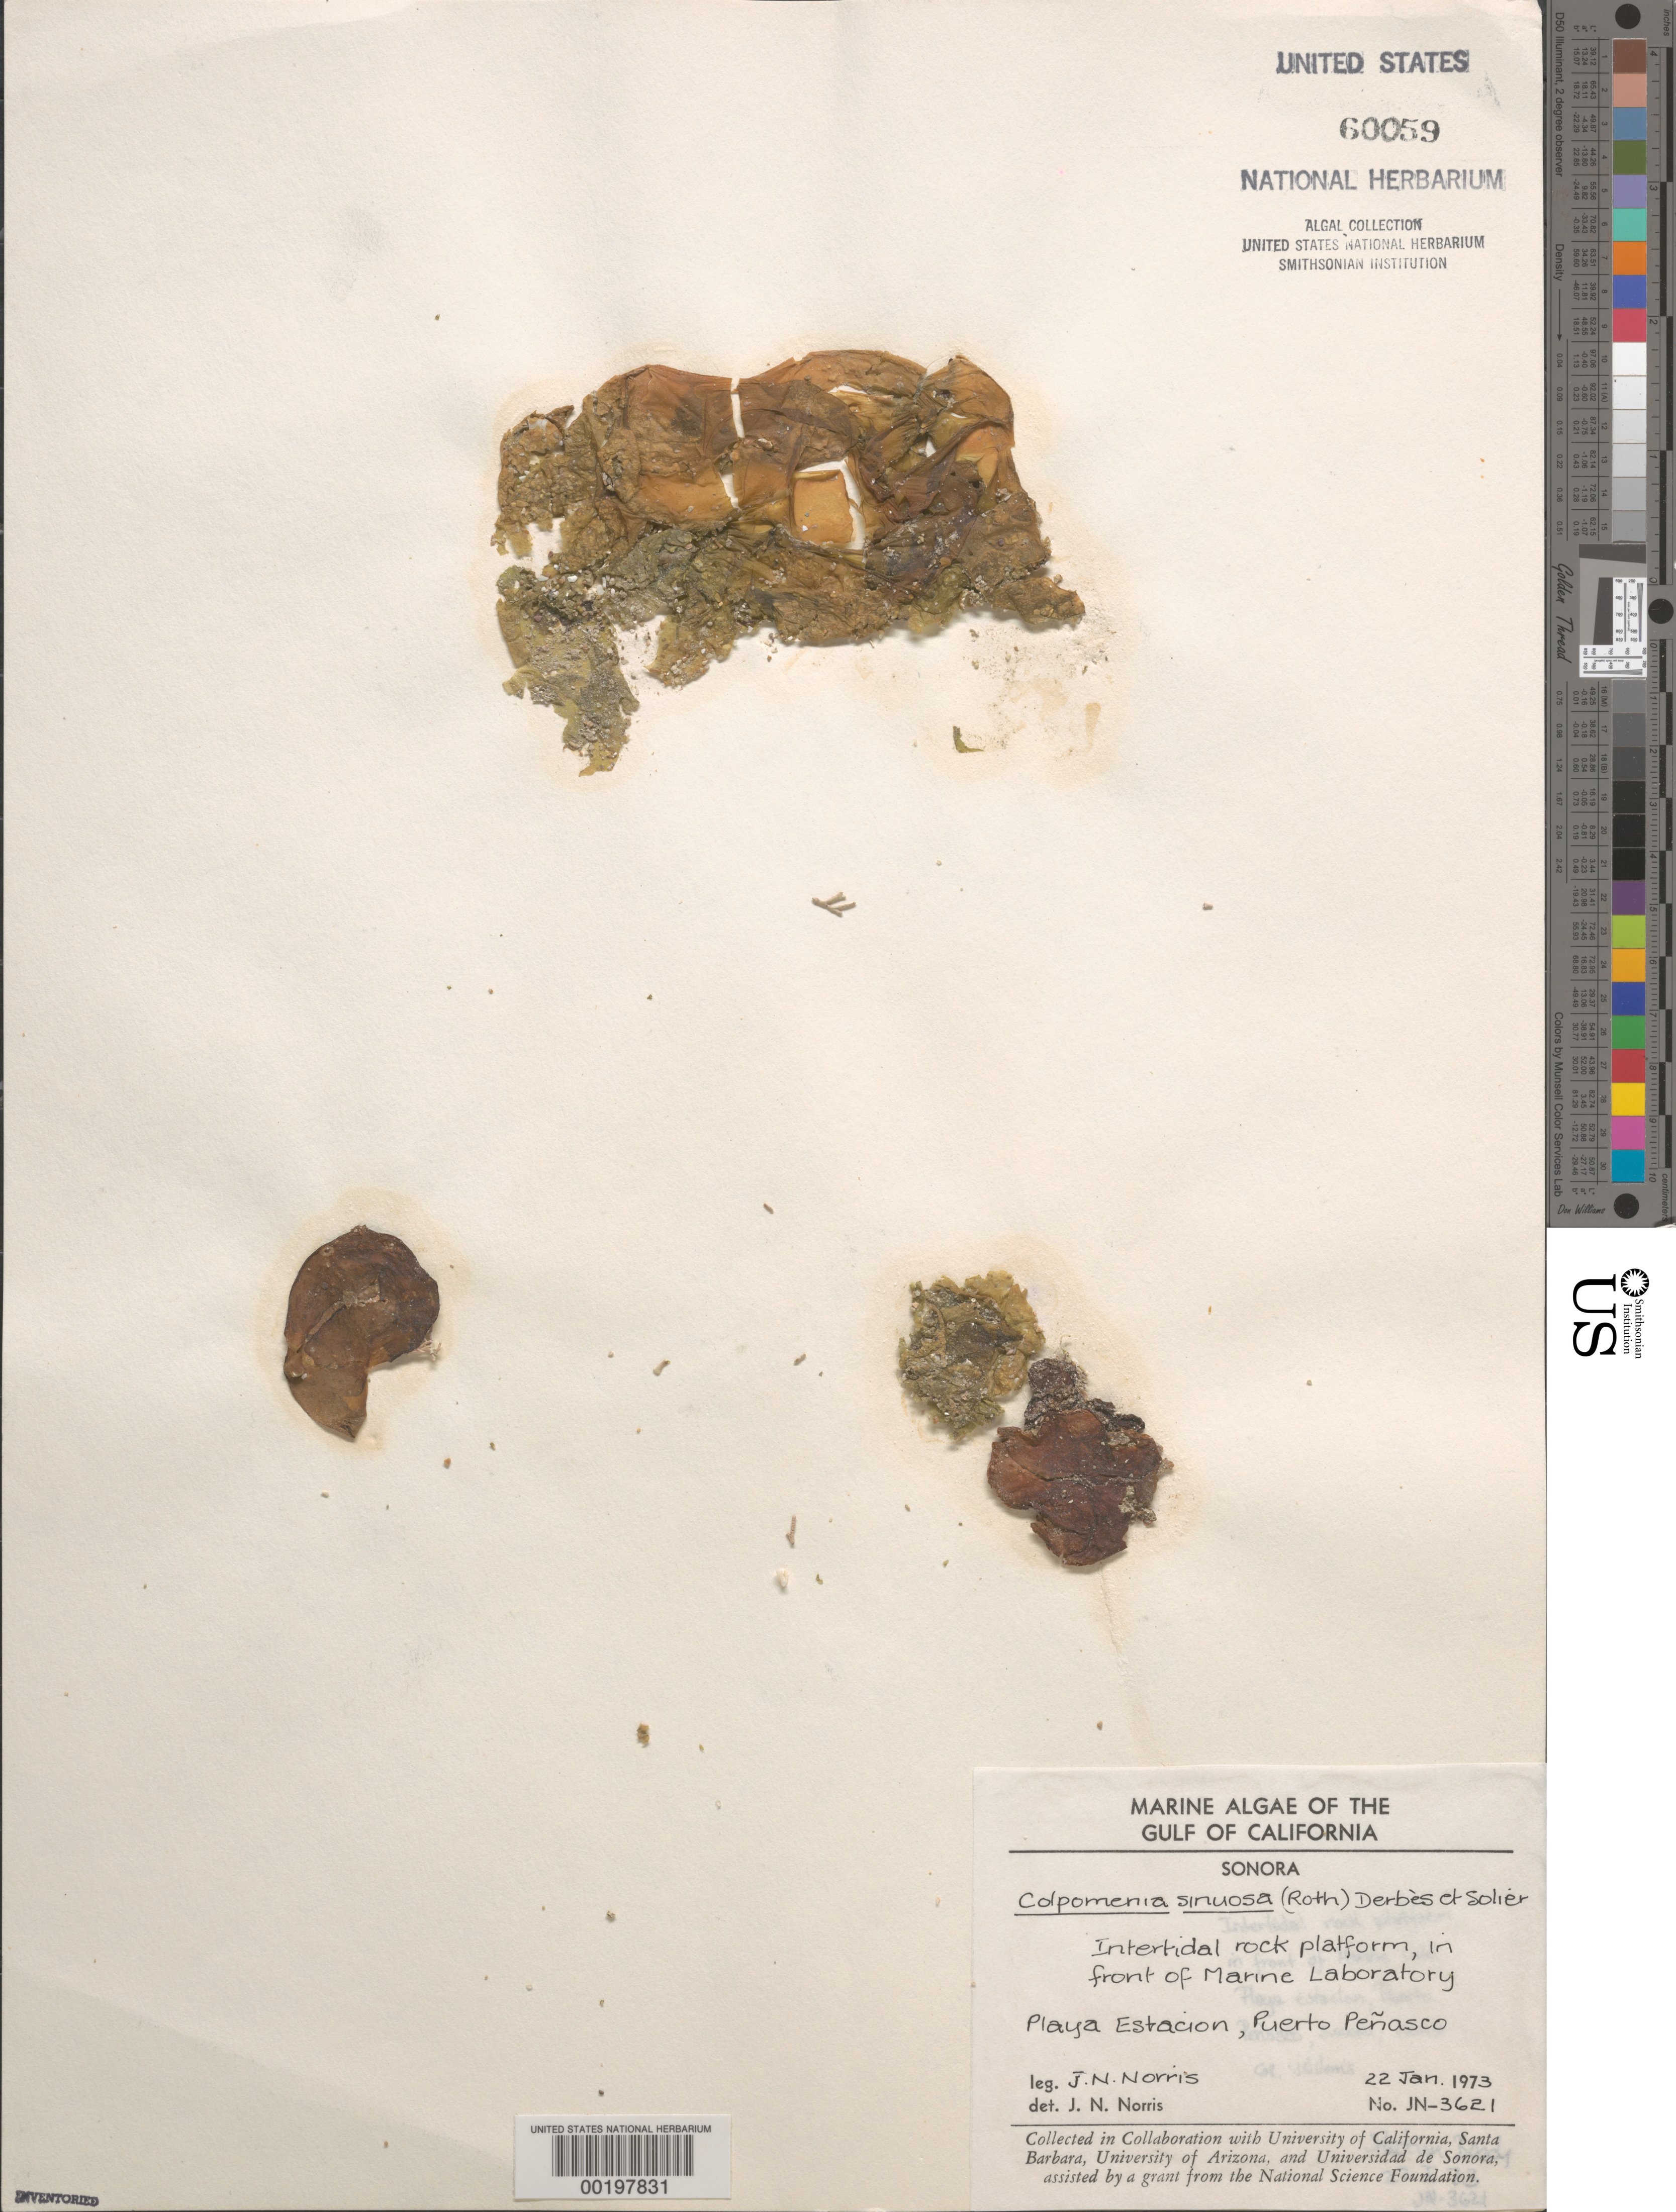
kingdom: Chromista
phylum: Ochrophyta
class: Phaeophyceae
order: Scytosiphonales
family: Scytosiphonaceae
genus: Colpomenia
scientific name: Colpomenia sinuosa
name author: (K. Mert. ex Roth) Derbes & Solier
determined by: Norris, James N.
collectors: J. N. Norris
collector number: JN-3621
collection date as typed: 22 Jan 1973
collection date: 1973-01-22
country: Mexico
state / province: Sonora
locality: Playa Estacion, Puerto Penasco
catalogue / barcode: US 60059